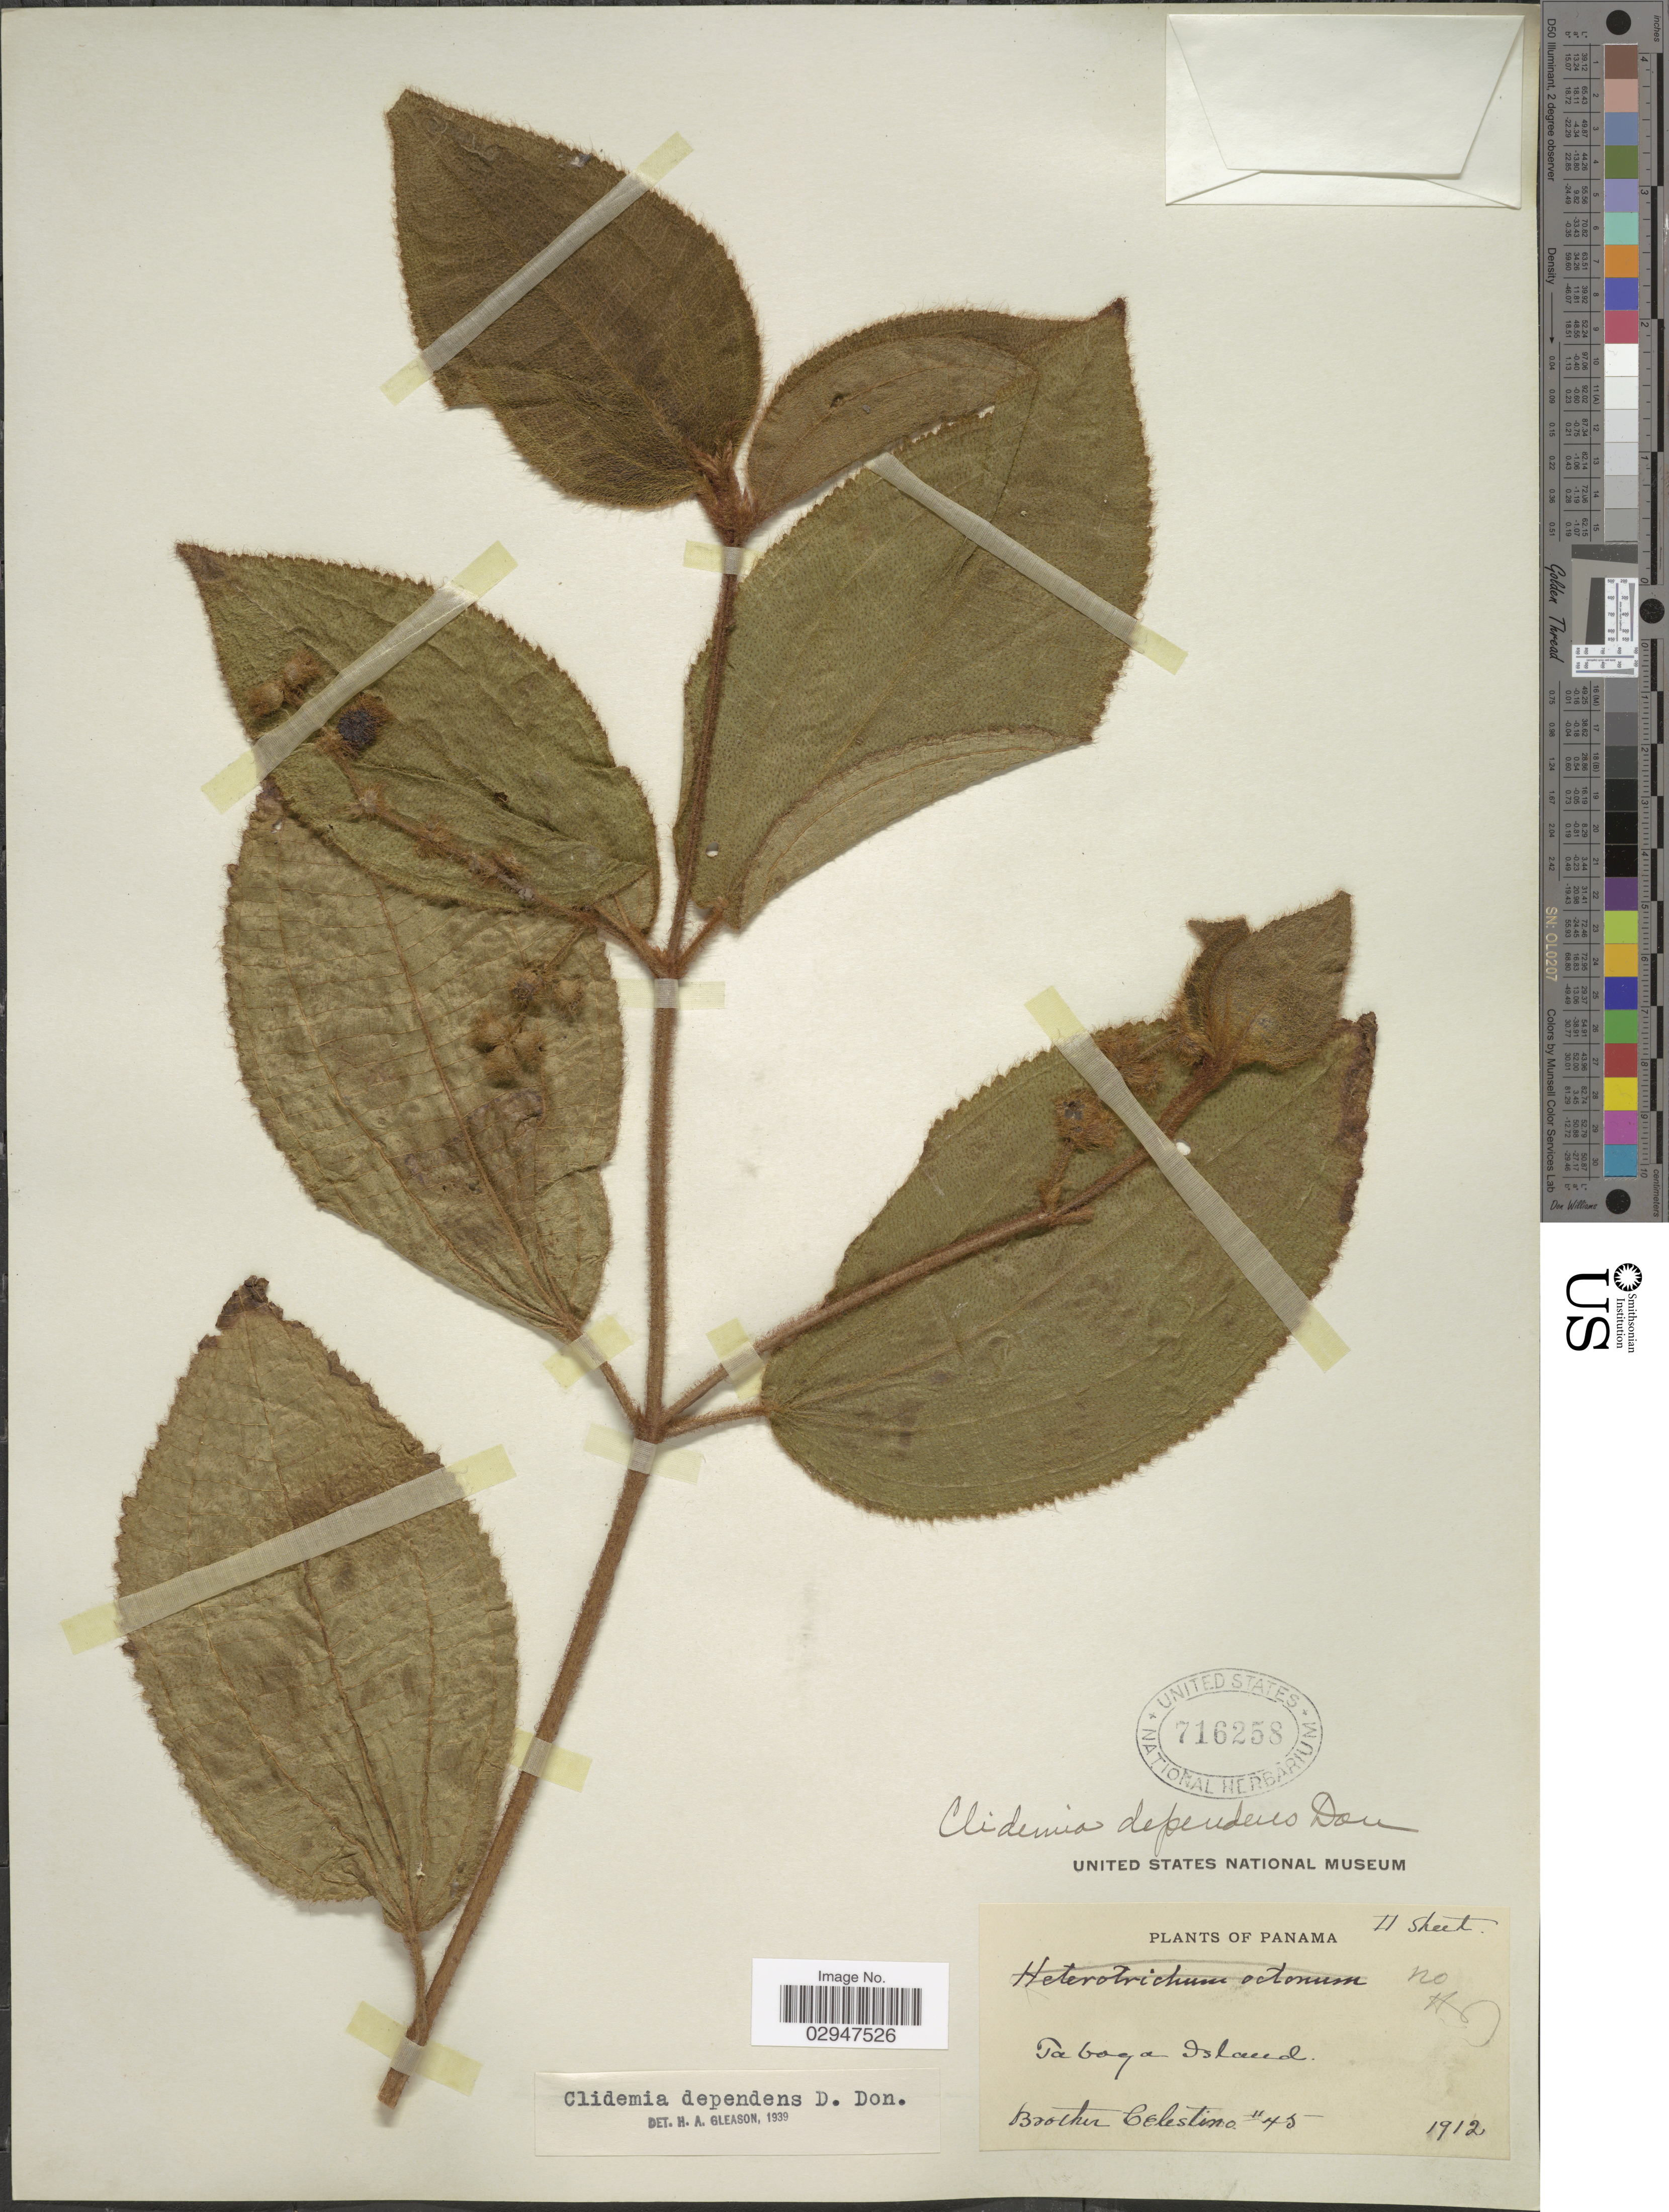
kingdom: Plantae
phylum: Tracheophyta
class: Magnoliopsida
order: Myrtales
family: Melastomataceae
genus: Clidemia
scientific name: Clidemia capitellata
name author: (Bonpl.) D. Don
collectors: B. Celestino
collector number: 45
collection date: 1912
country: Panama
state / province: Panamá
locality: Taboga Island.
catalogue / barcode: US 716258